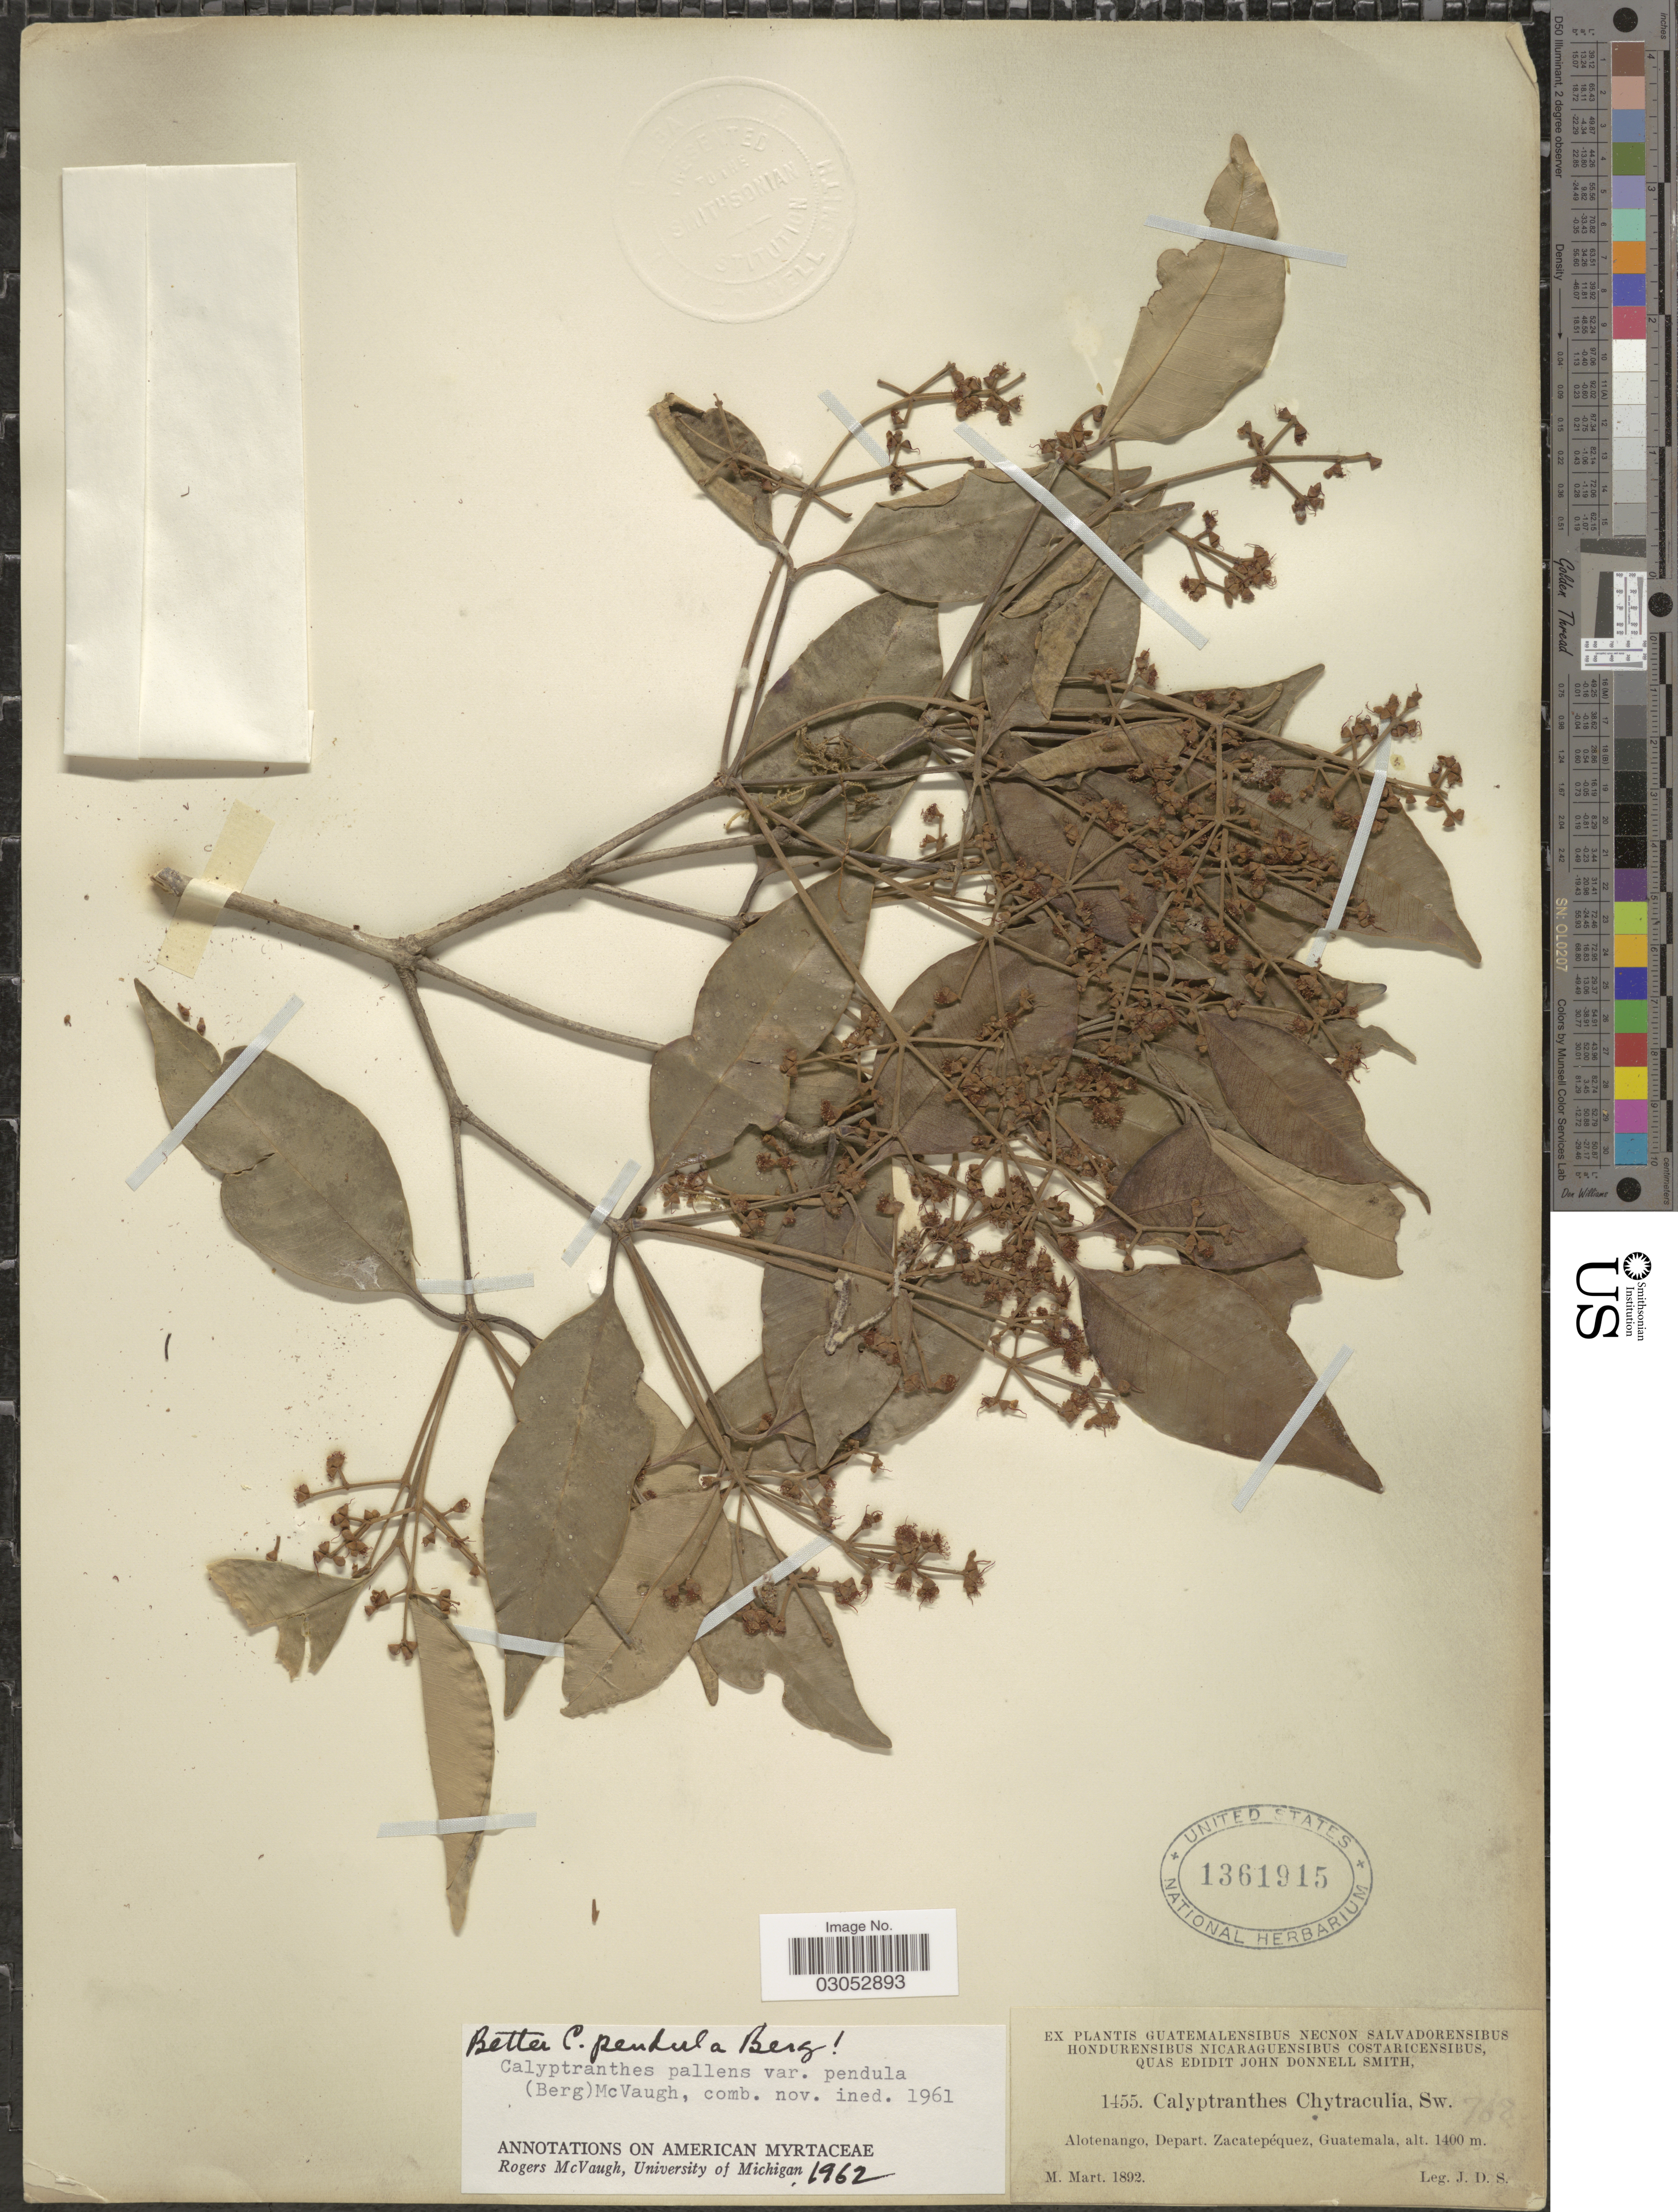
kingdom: Plantae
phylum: Tracheophyta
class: Magnoliopsida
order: Myrtales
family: Myrtaceae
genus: Myrcia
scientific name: Myrcia pendens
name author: A.R. Lourenço & Sánchez-Cháv.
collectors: J. Donnell Smith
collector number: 1455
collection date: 1892-03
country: Guatemala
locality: Alotenango, Depart. Zacatepéquez.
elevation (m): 1400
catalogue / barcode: US 1361915